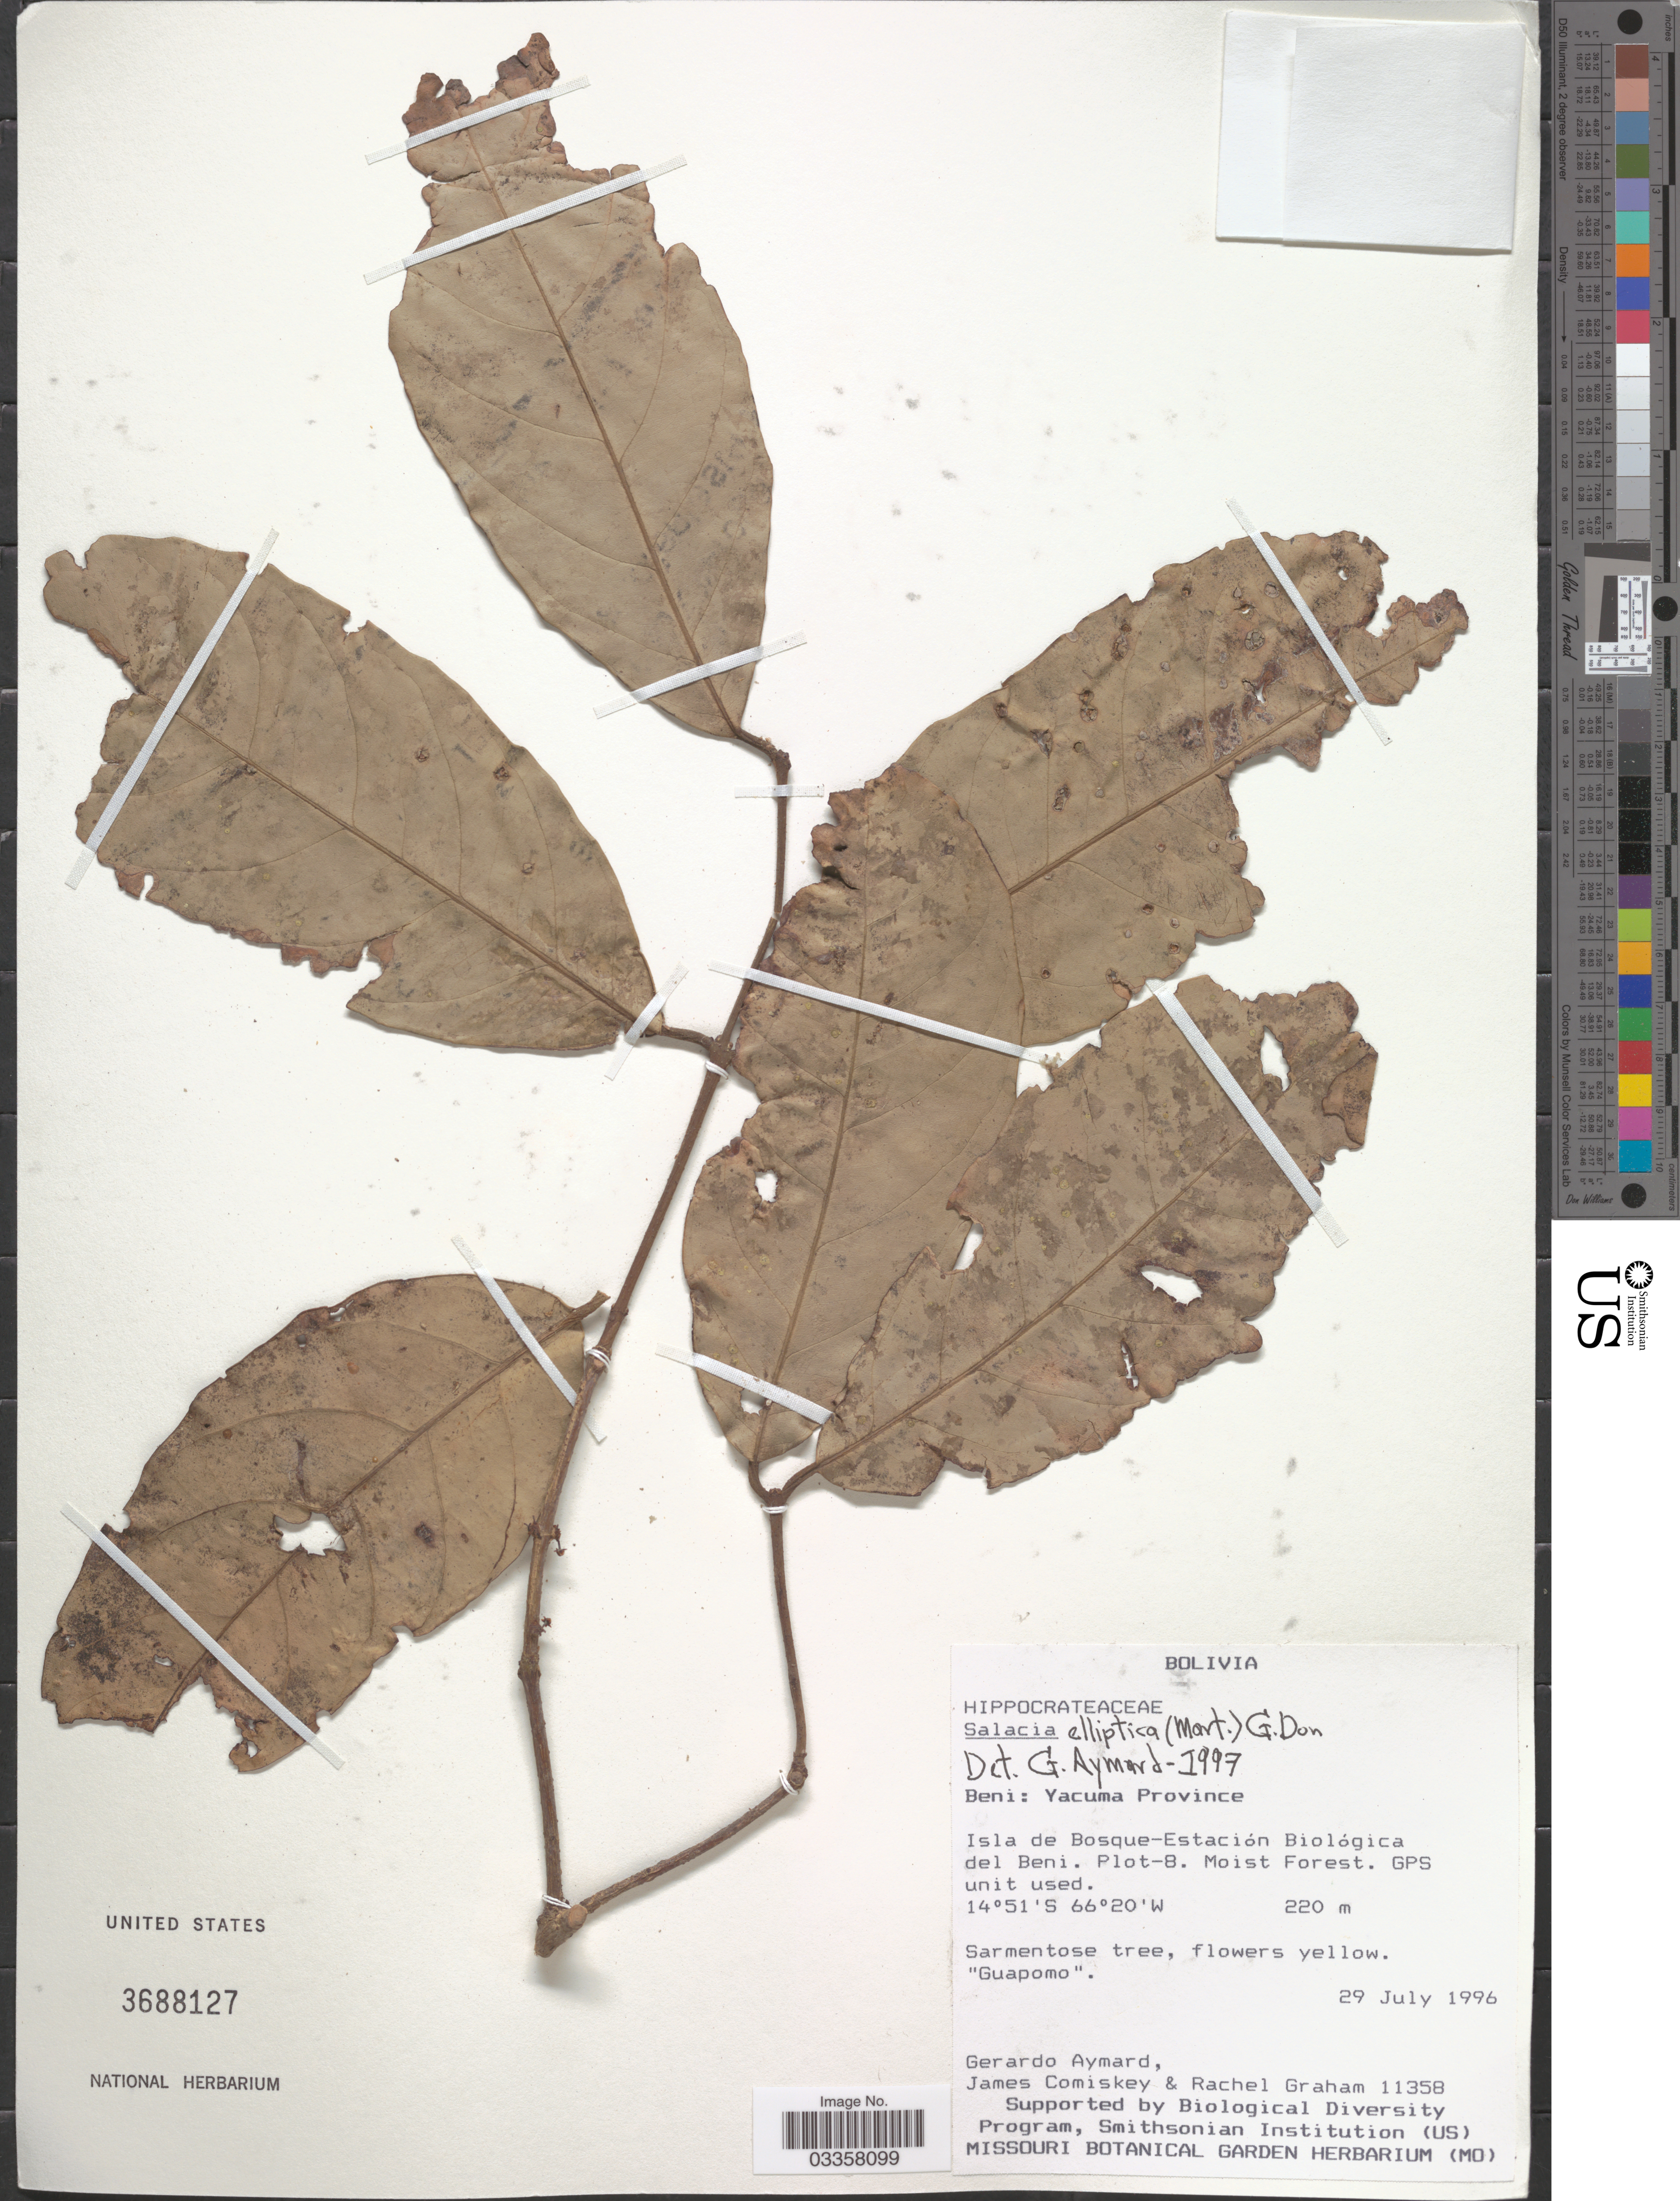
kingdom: Plantae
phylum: Tracheophyta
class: Magnoliopsida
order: Celastrales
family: Celastraceae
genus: Salacia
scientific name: Salacia elliptica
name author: (Mart. ex Schult.) G. Don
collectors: G. A. Aymard, J. A. Comiskey & R. Graham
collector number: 11358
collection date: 1996-07-29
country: Bolivia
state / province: Beni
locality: Yacuma Province, Isla de Bosque-Estación Biológica del Beni. Plot-8.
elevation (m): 220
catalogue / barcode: US 3688127